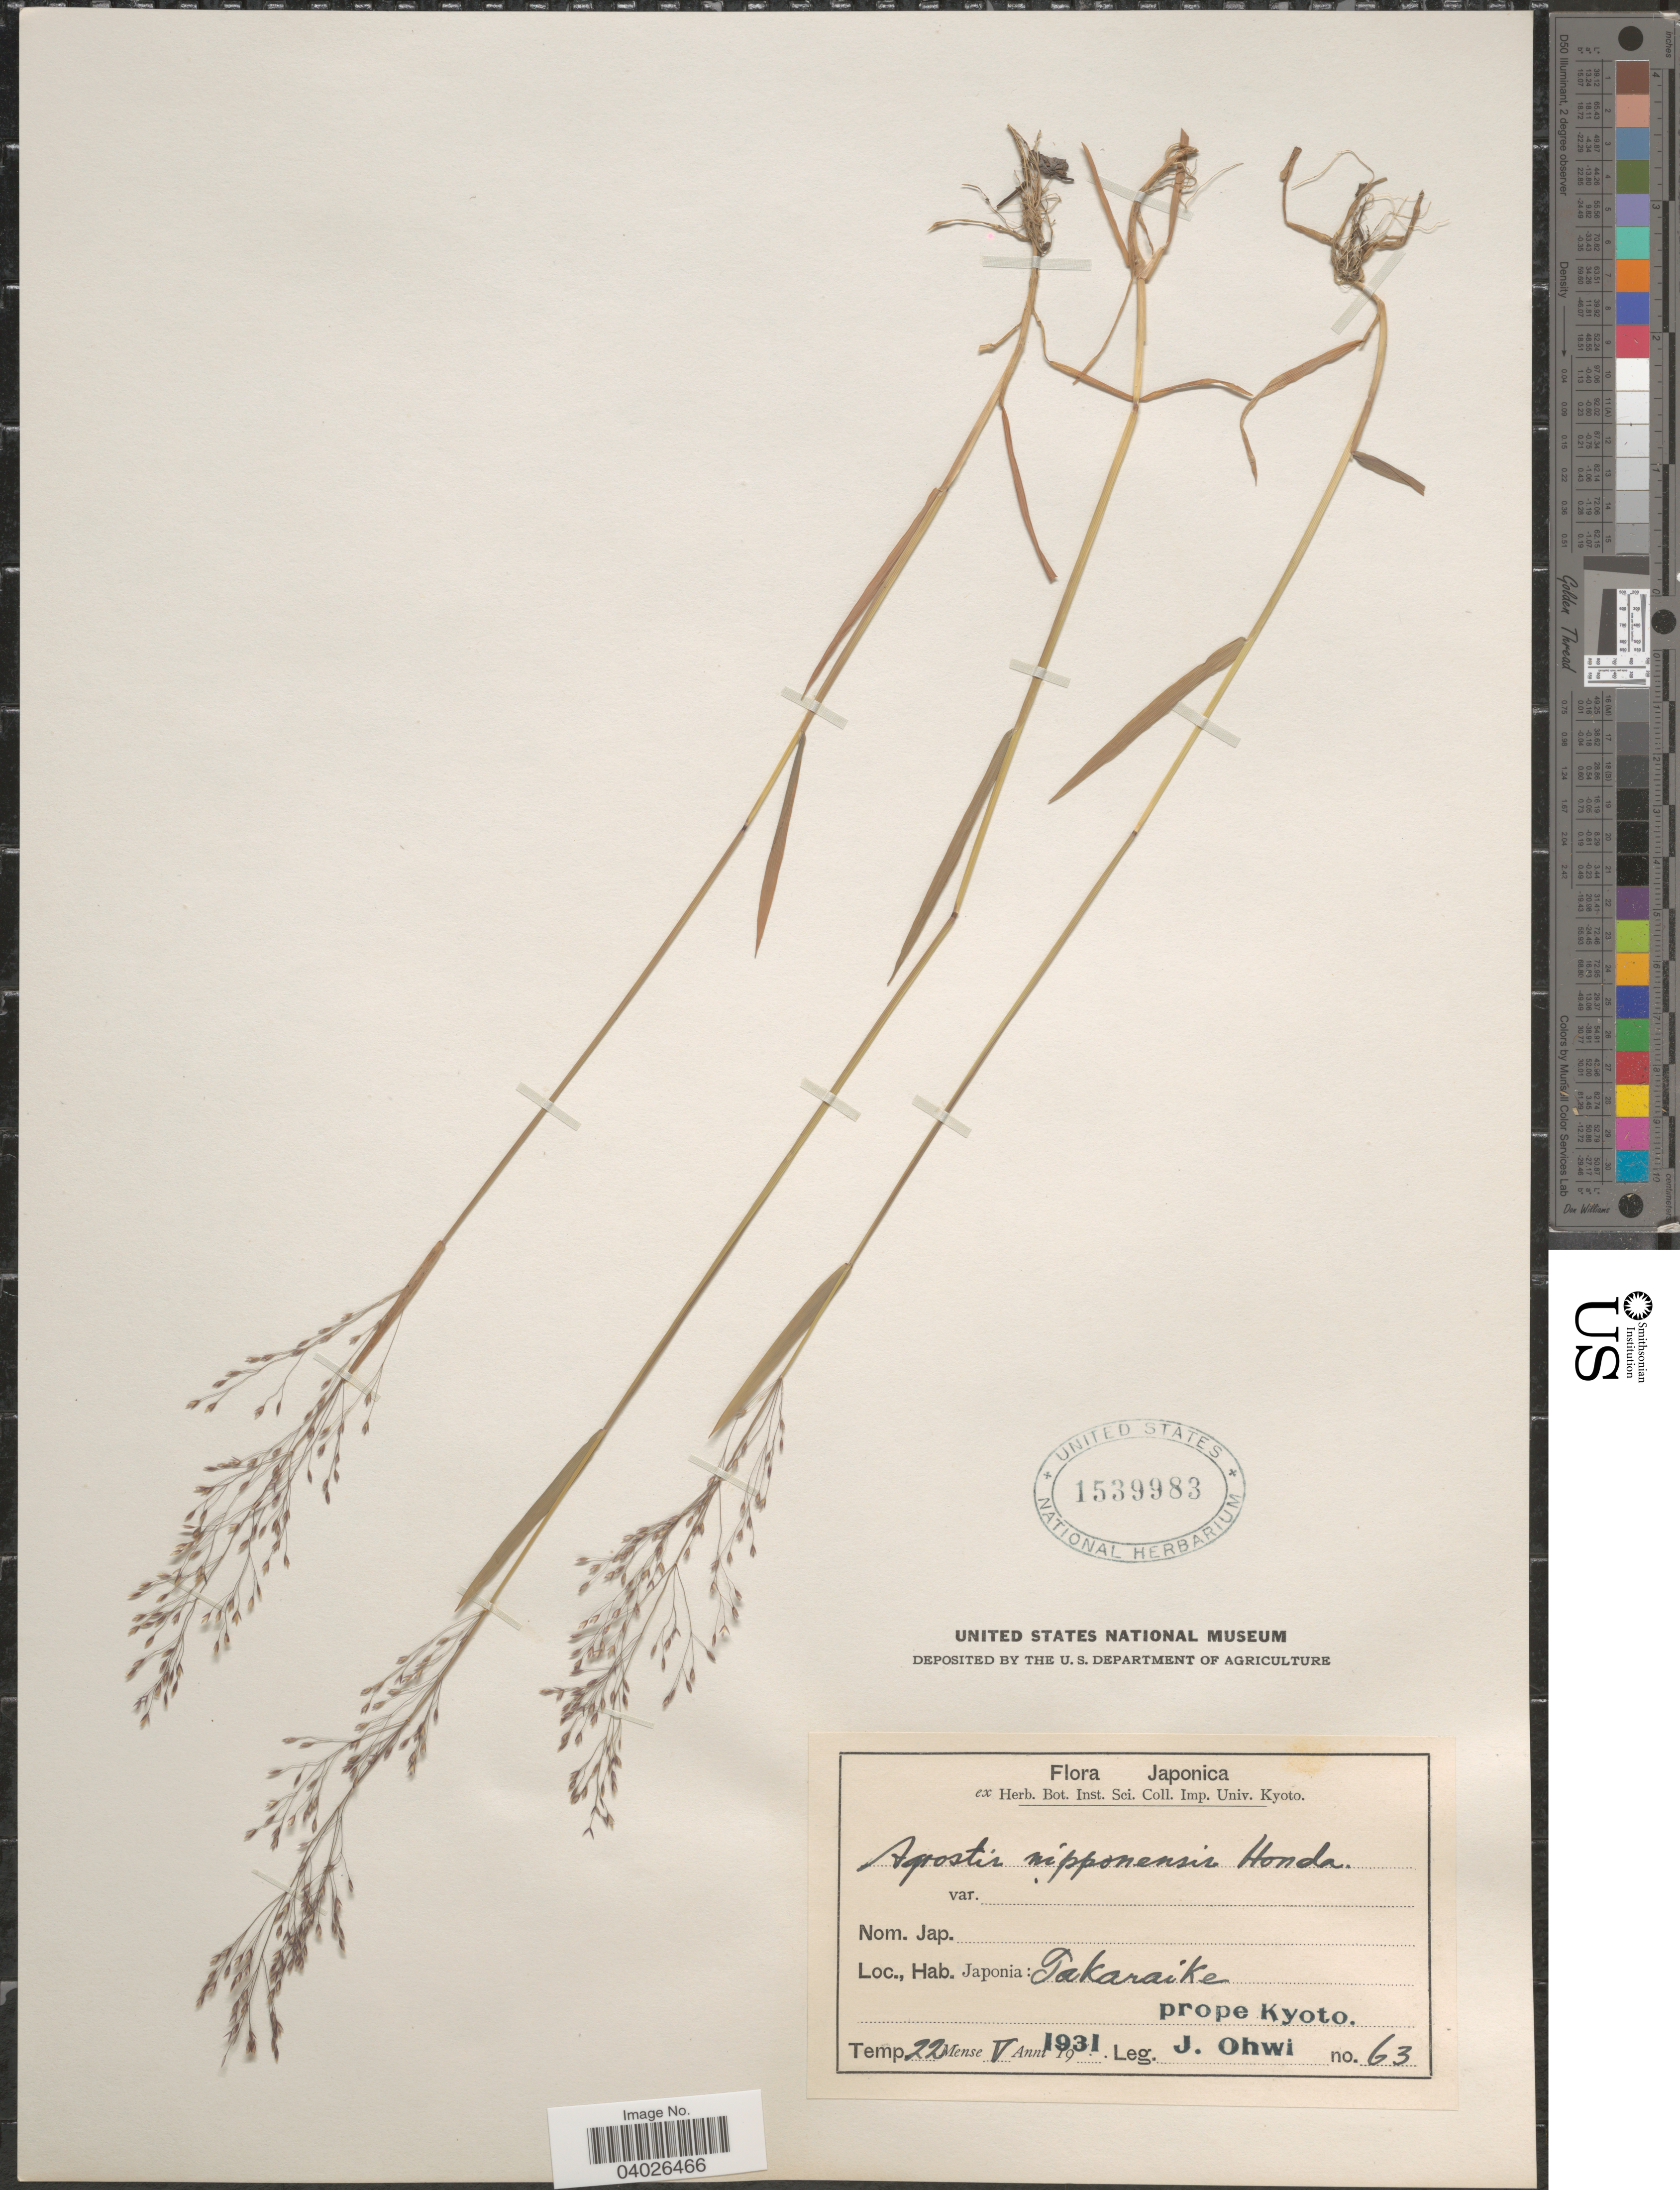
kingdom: Plantae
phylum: Tracheophyta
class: Liliopsida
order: Poales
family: Poaceae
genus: Agrostis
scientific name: Agrostis nipponensis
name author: Honda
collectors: J. Ohwi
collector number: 63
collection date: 1931-05-22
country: Japan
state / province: Kyoto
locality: Japonia: Takaraike prope Kyoto.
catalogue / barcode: US 1539983